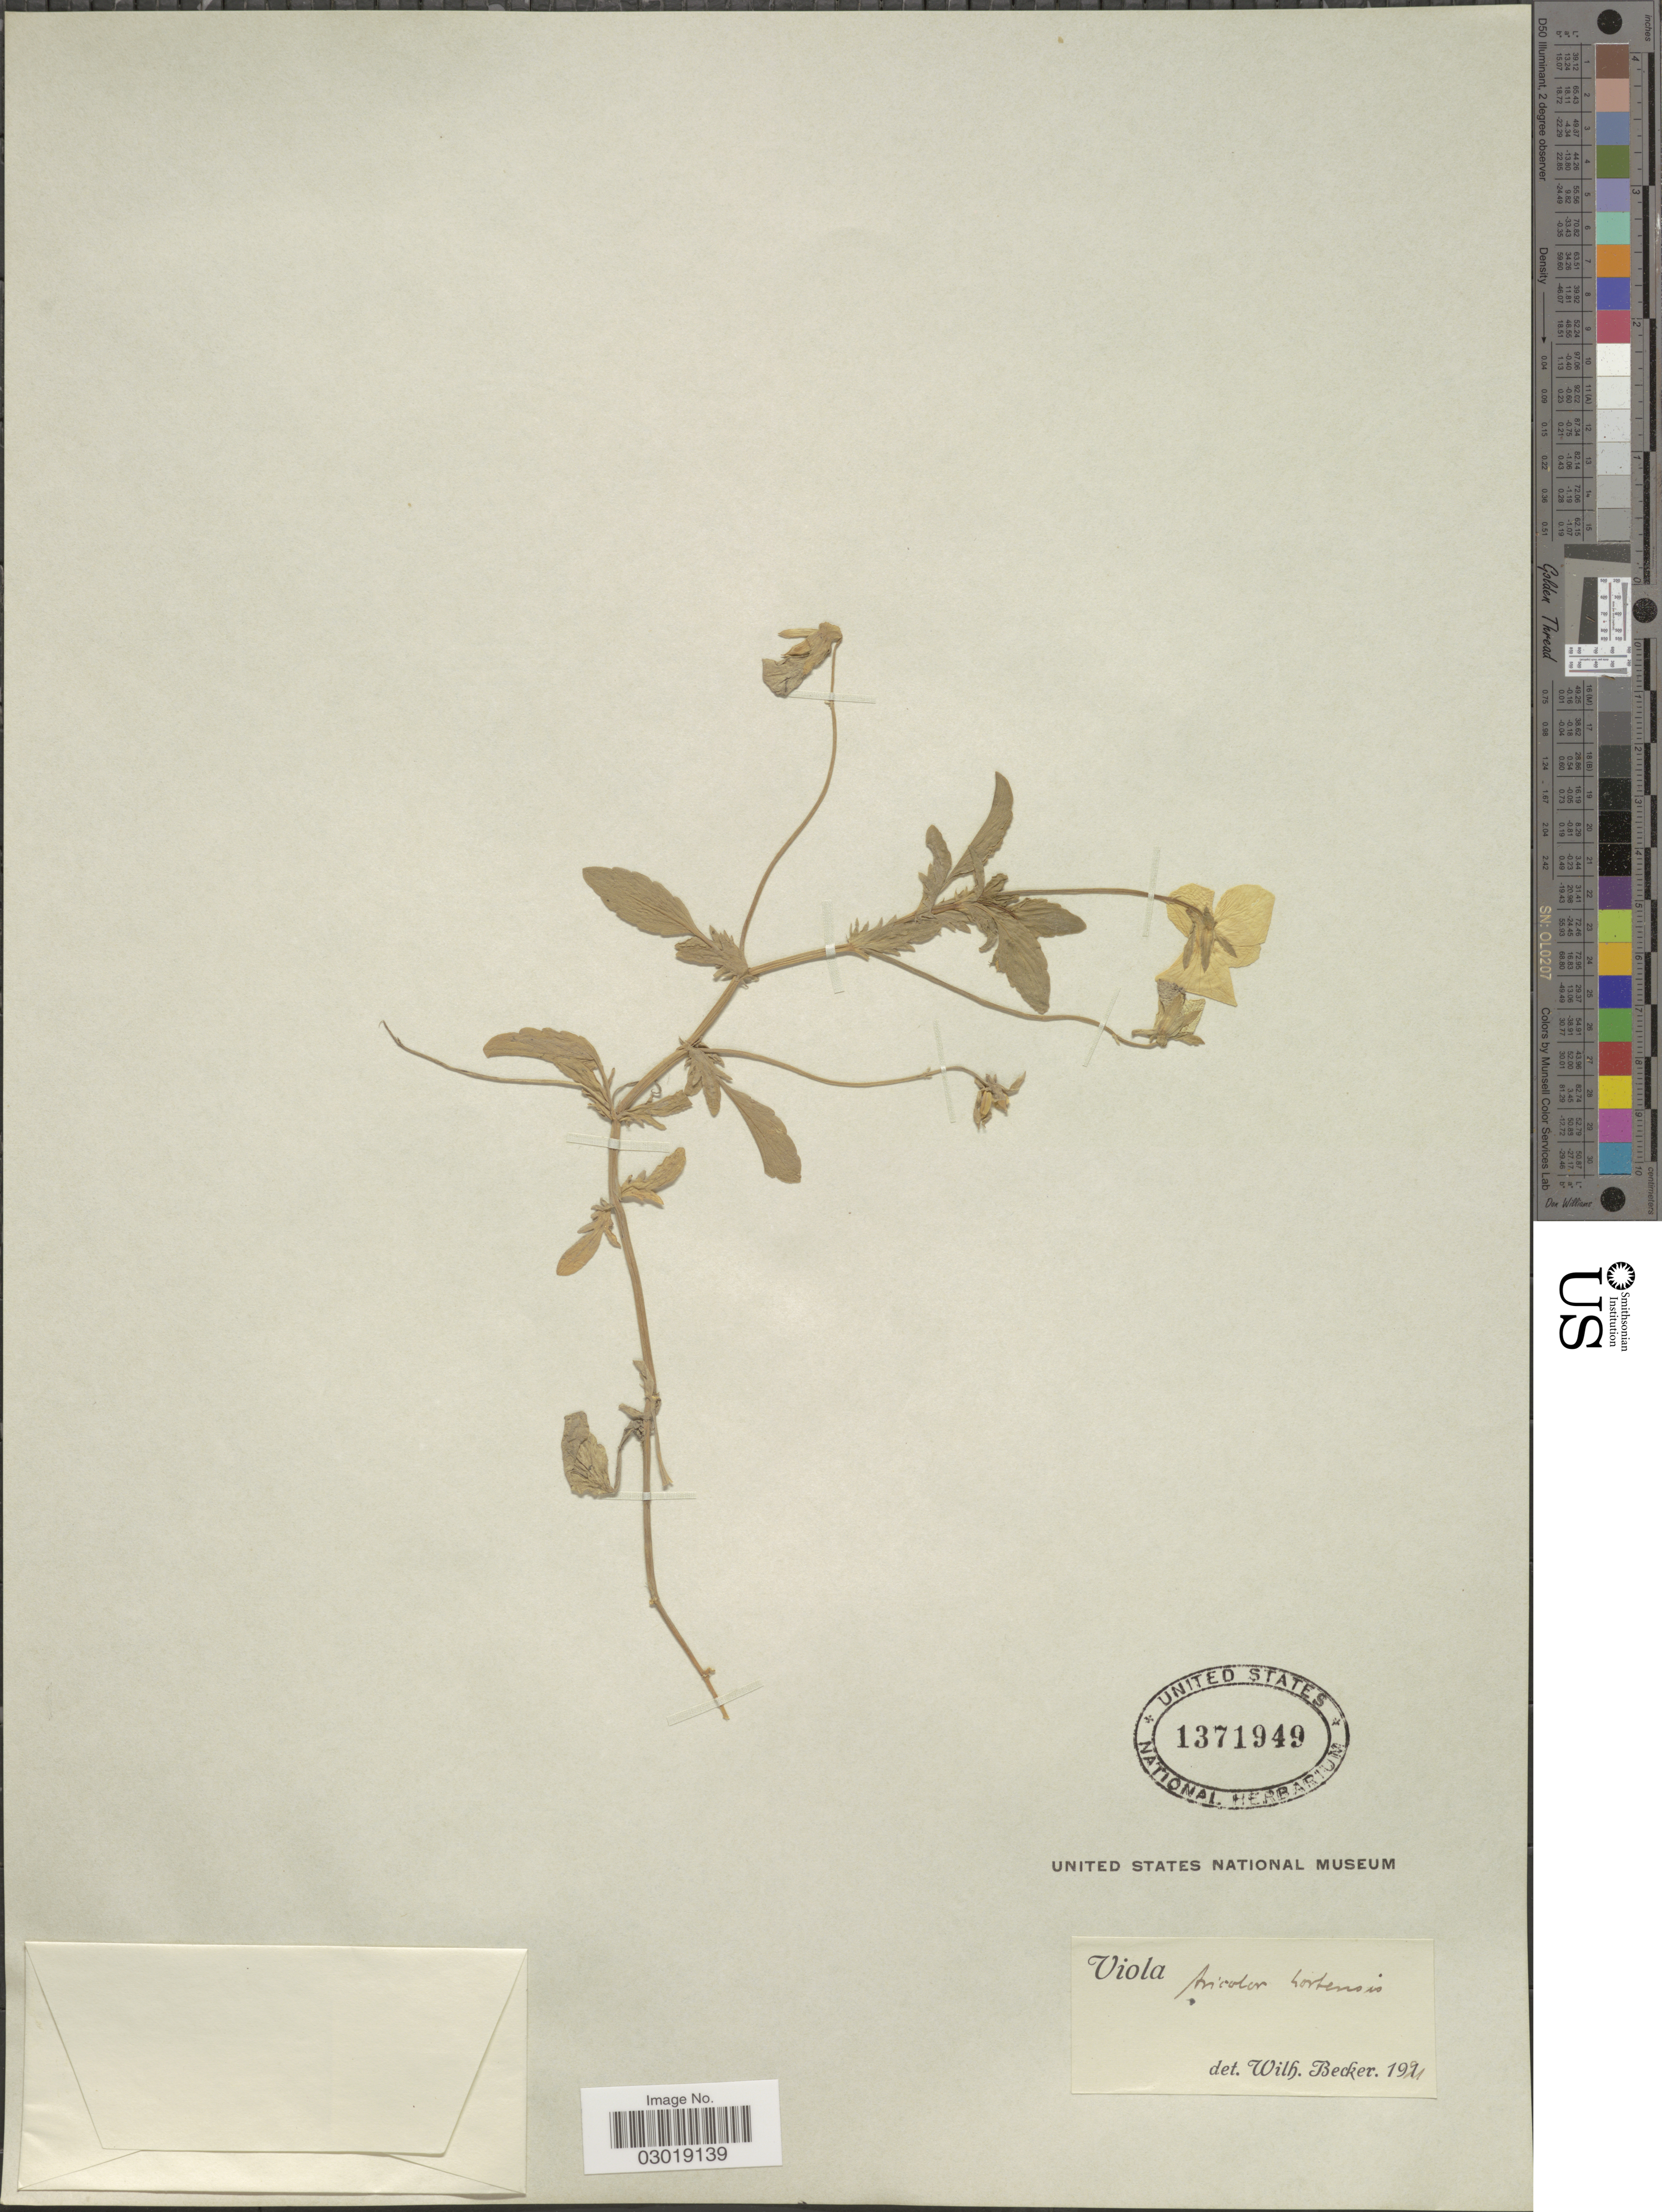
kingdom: Plantae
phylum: Tracheophyta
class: Magnoliopsida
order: Malpighiales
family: Violaceae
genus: Viola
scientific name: Viola tricolor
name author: L.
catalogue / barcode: US 1371949